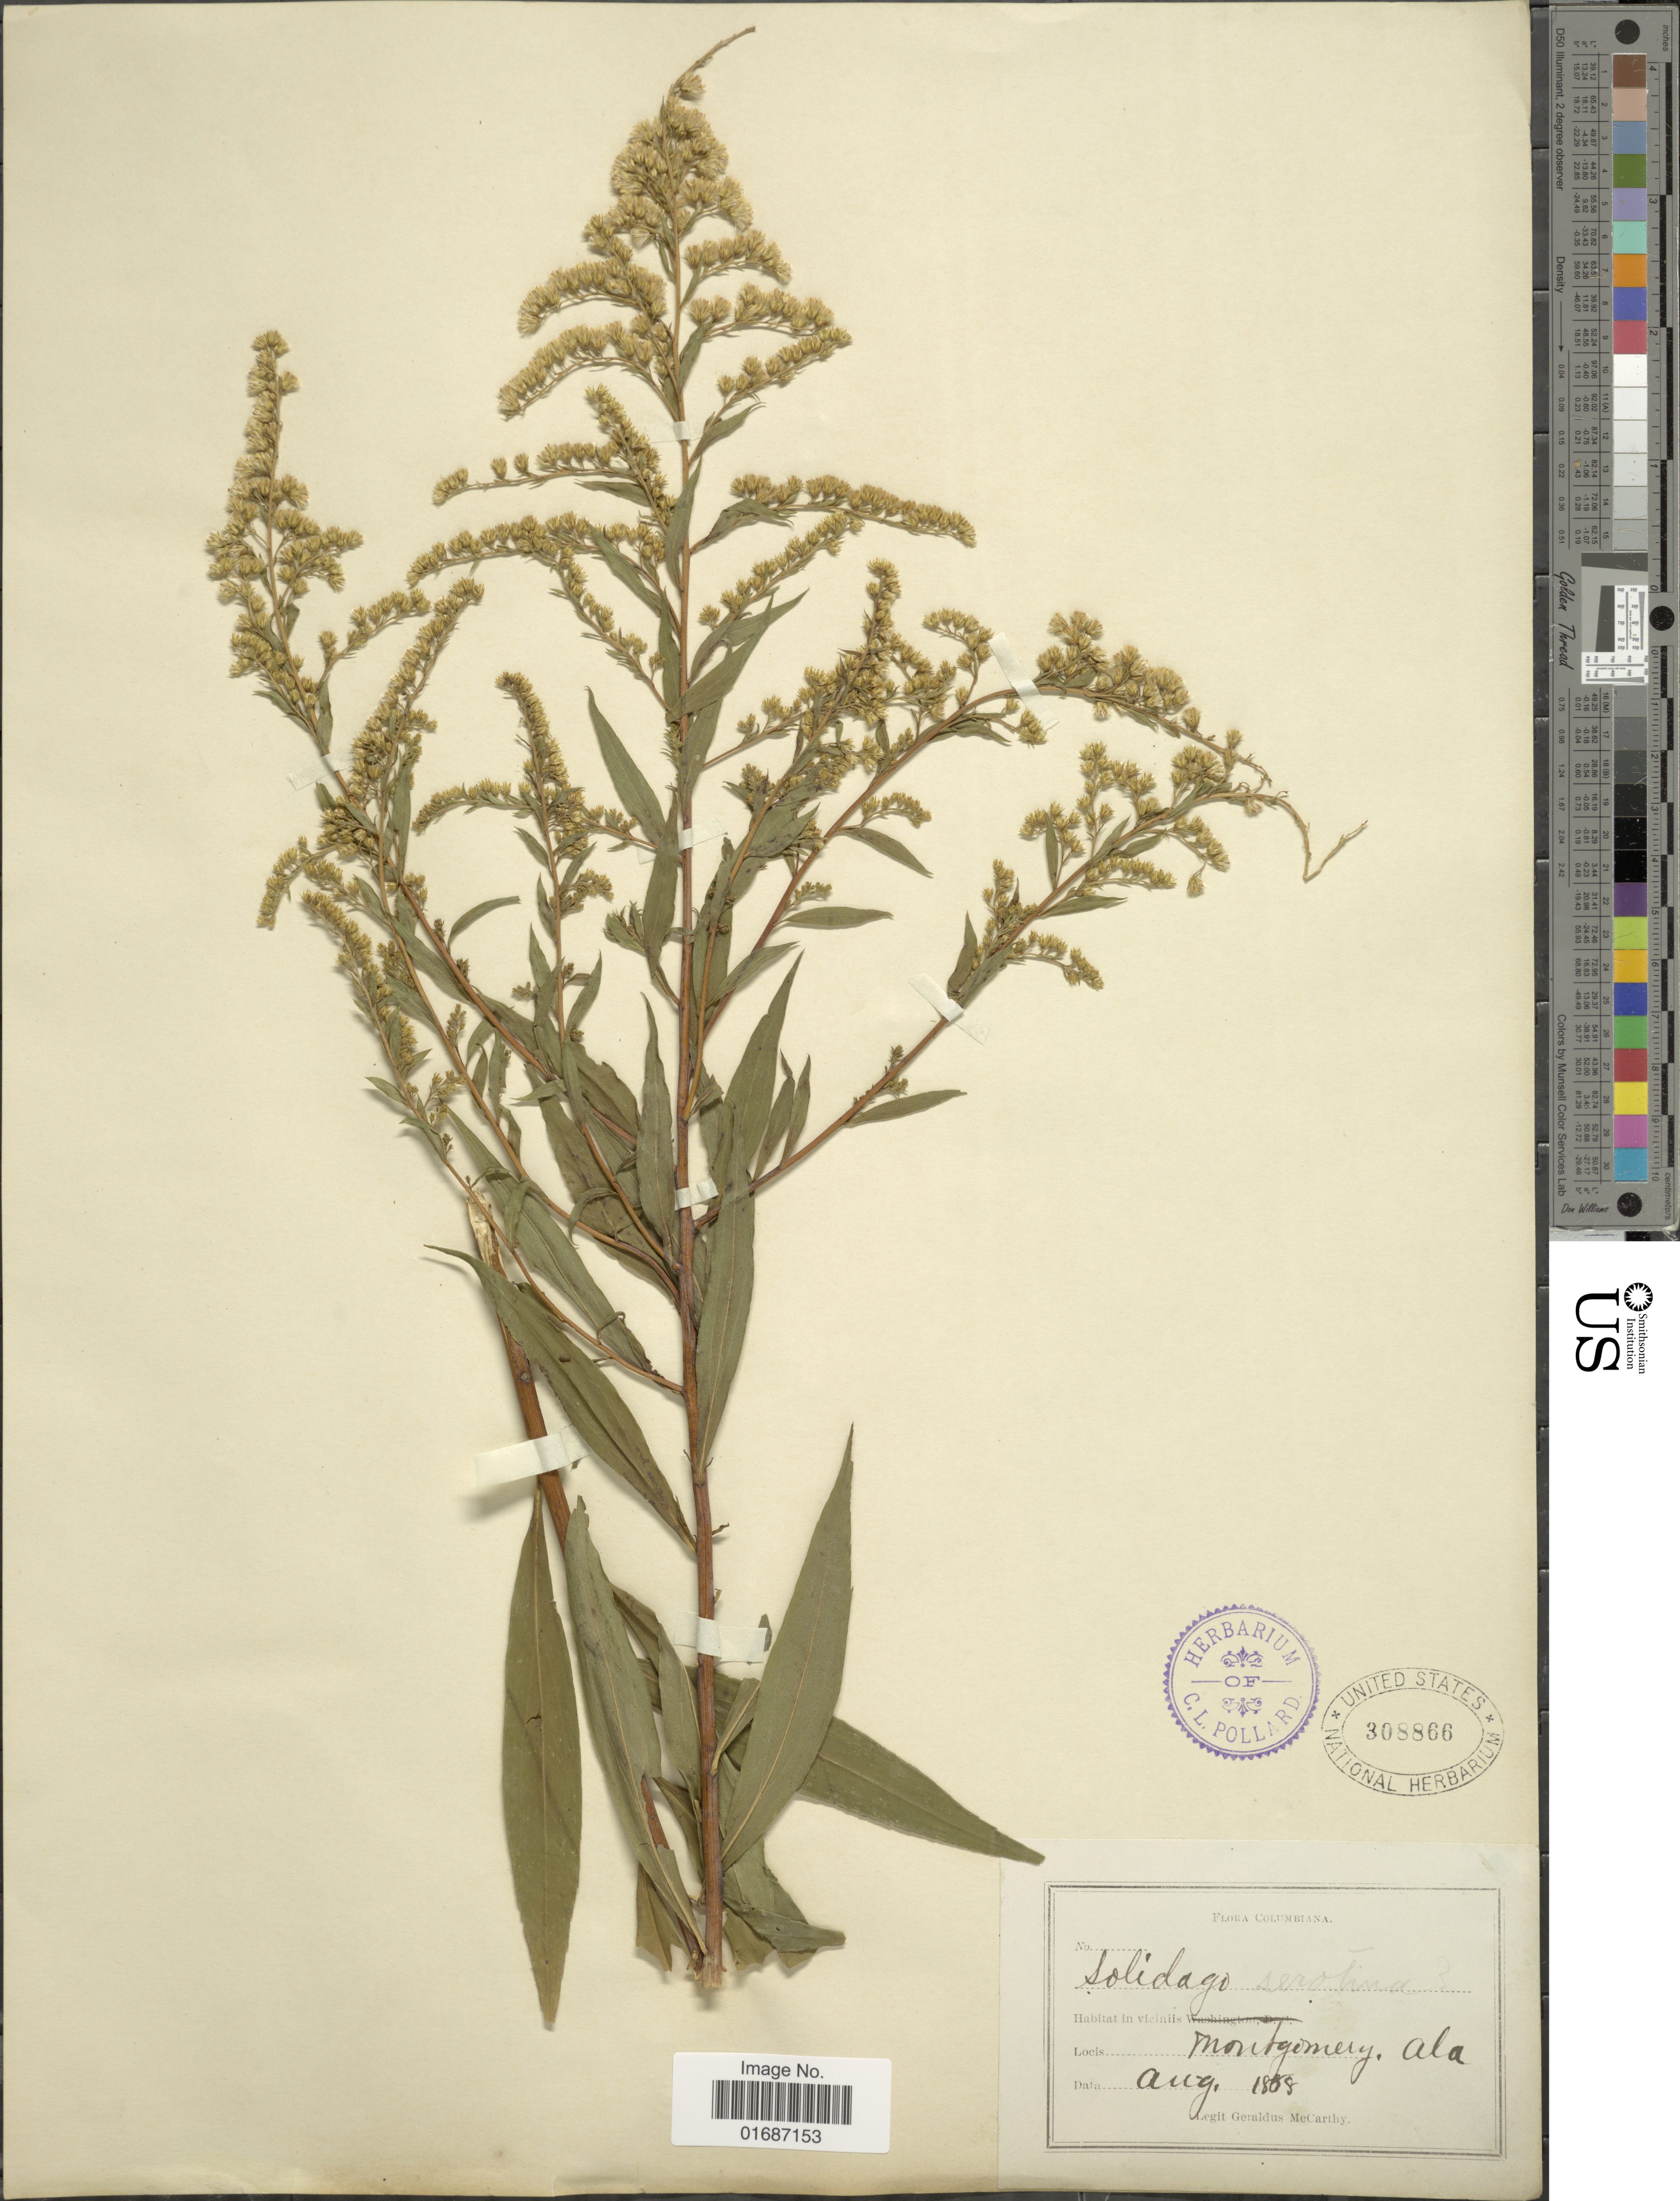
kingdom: Plantae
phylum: Tracheophyta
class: Magnoliopsida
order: Asterales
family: Asteraceae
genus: Solidago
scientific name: Solidago gigantea var. leiophylla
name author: Fernald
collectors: M. McCarthy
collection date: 1868-08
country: United States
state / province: Alabama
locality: Columbiana, Montgomery, Ala.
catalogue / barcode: US 308866